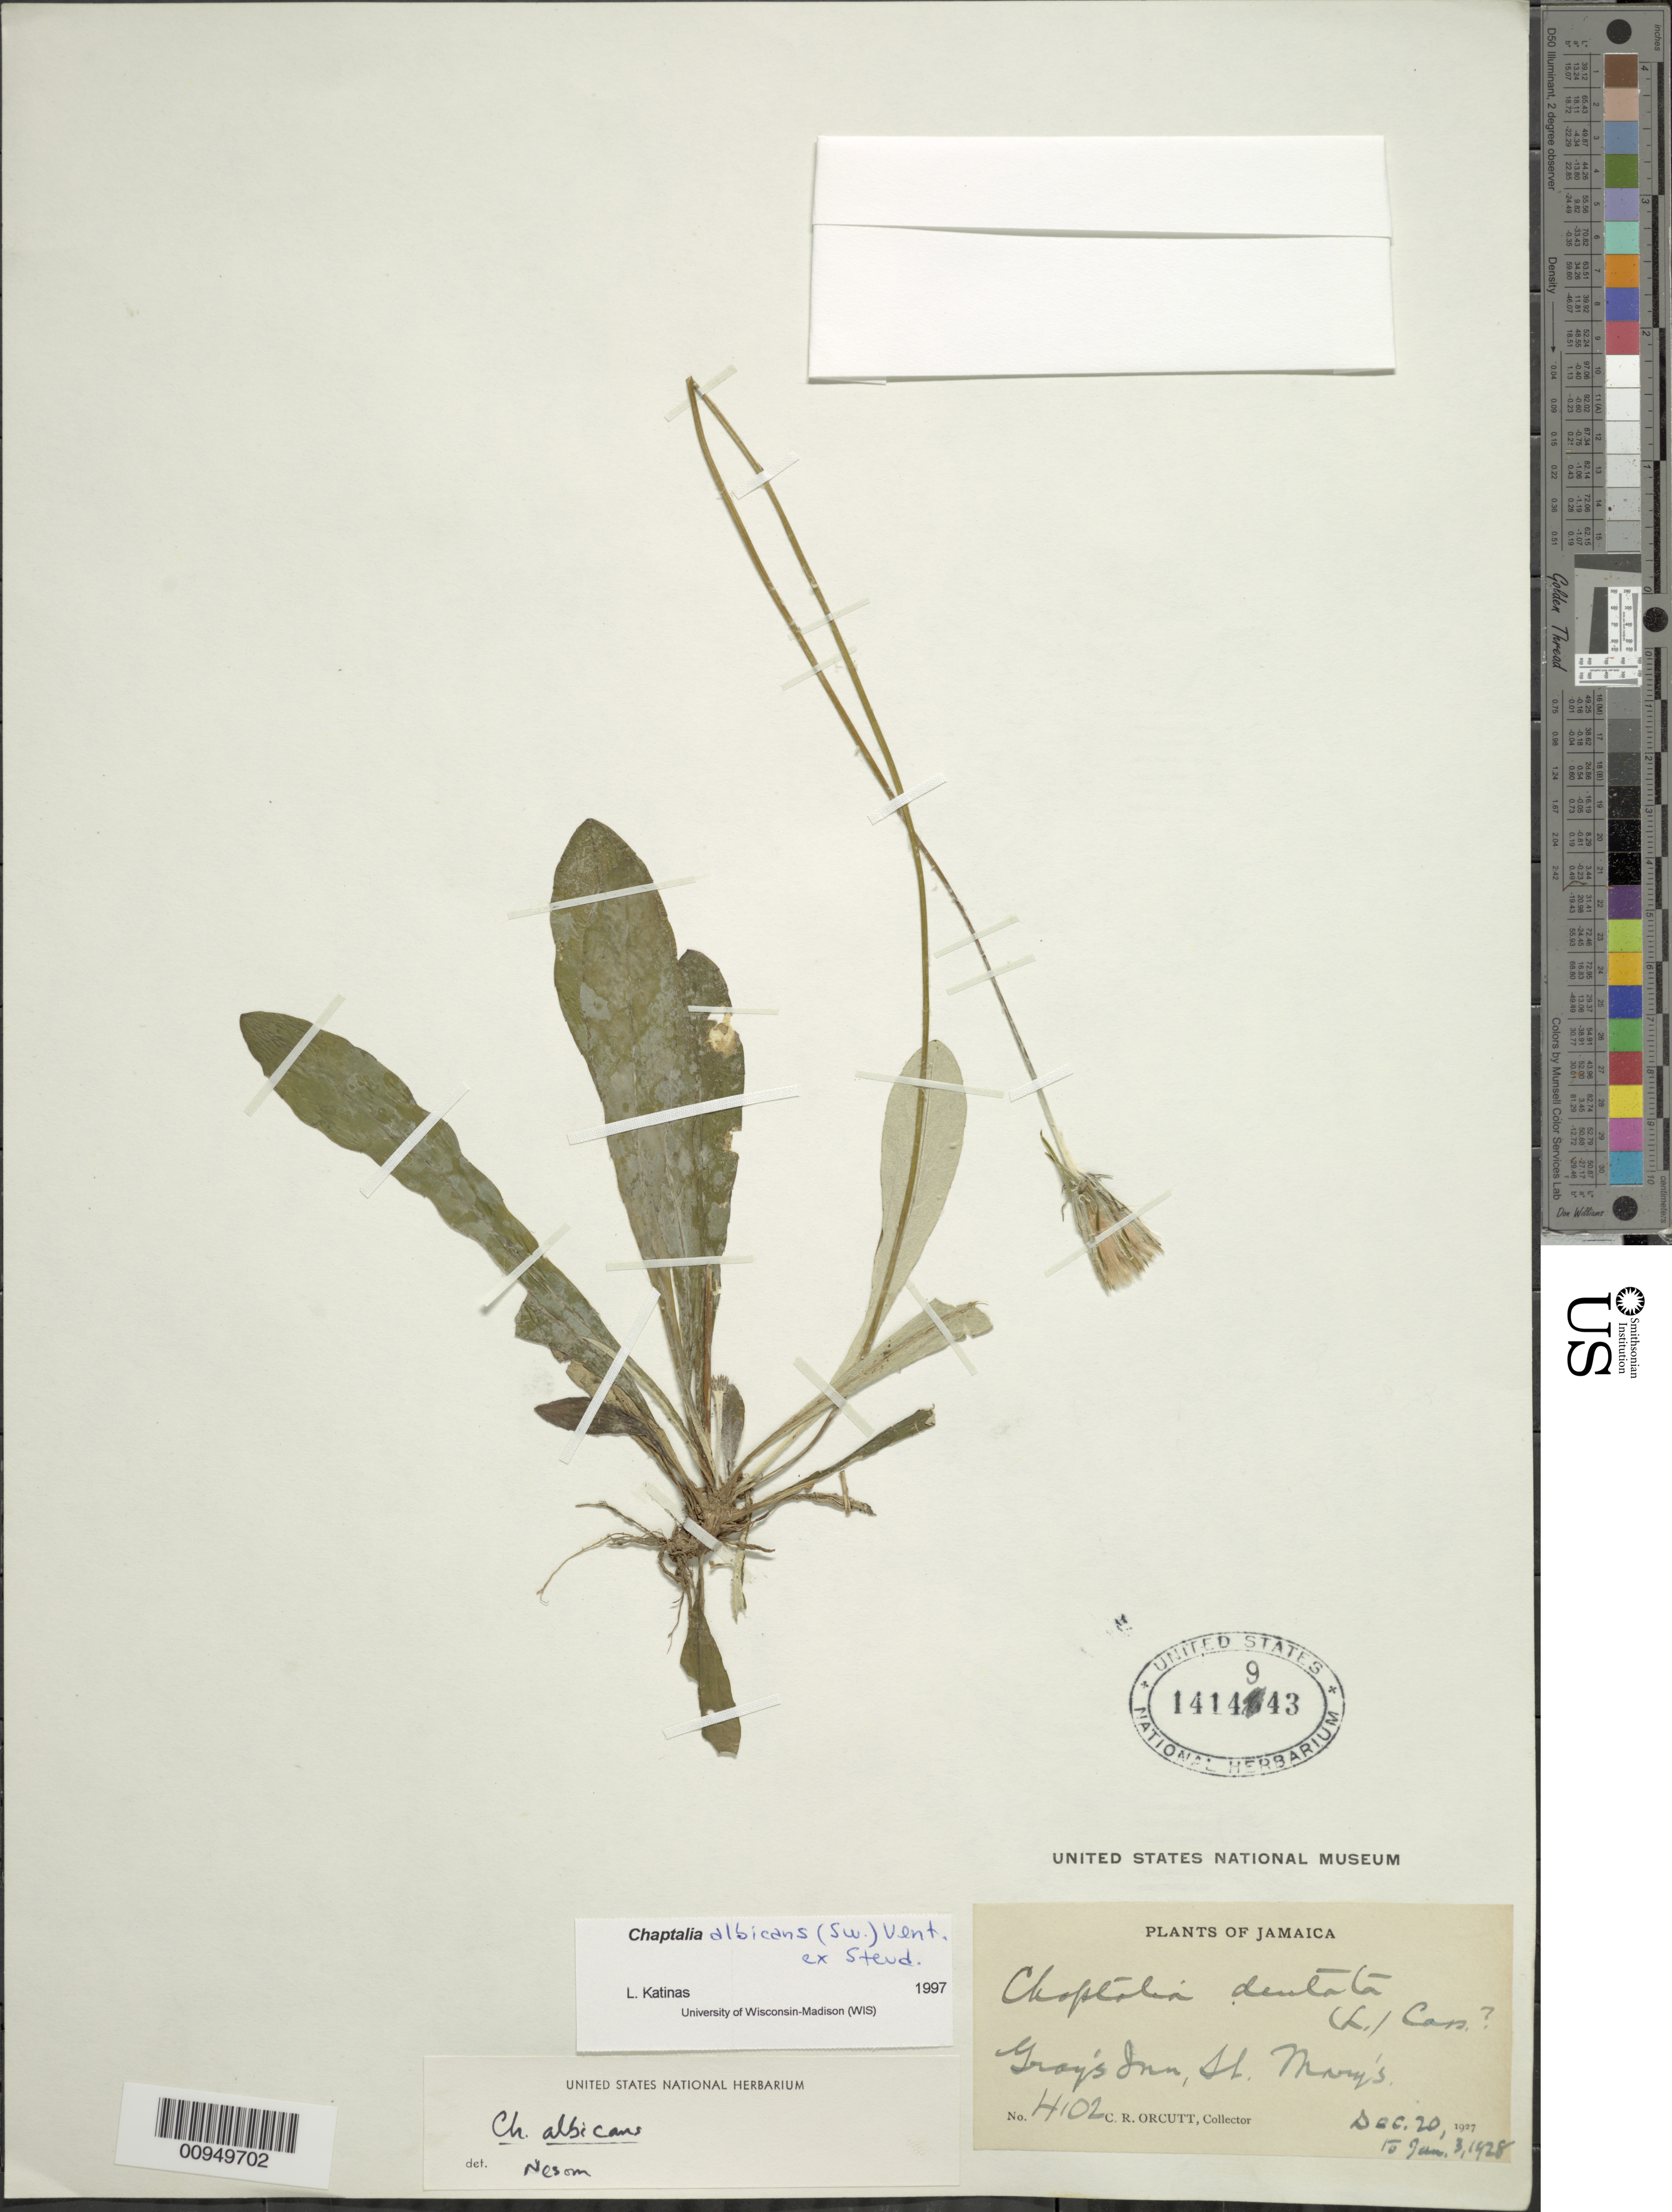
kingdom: Plantae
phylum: Tracheophyta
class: Magnoliopsida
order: Asterales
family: Asteraceae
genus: Chaptalia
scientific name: Chaptalia albicans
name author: (Sw.) Vent. ex B.D. Jacks.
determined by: Katinas, L.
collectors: C. R. Orcutt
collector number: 4102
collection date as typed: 20 Dec 1927 to 03 Jan 1928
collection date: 1927-12-20/1928-01-03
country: Jamaica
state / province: Saint Mary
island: Jamaica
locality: Gray's Inn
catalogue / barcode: US 1414943